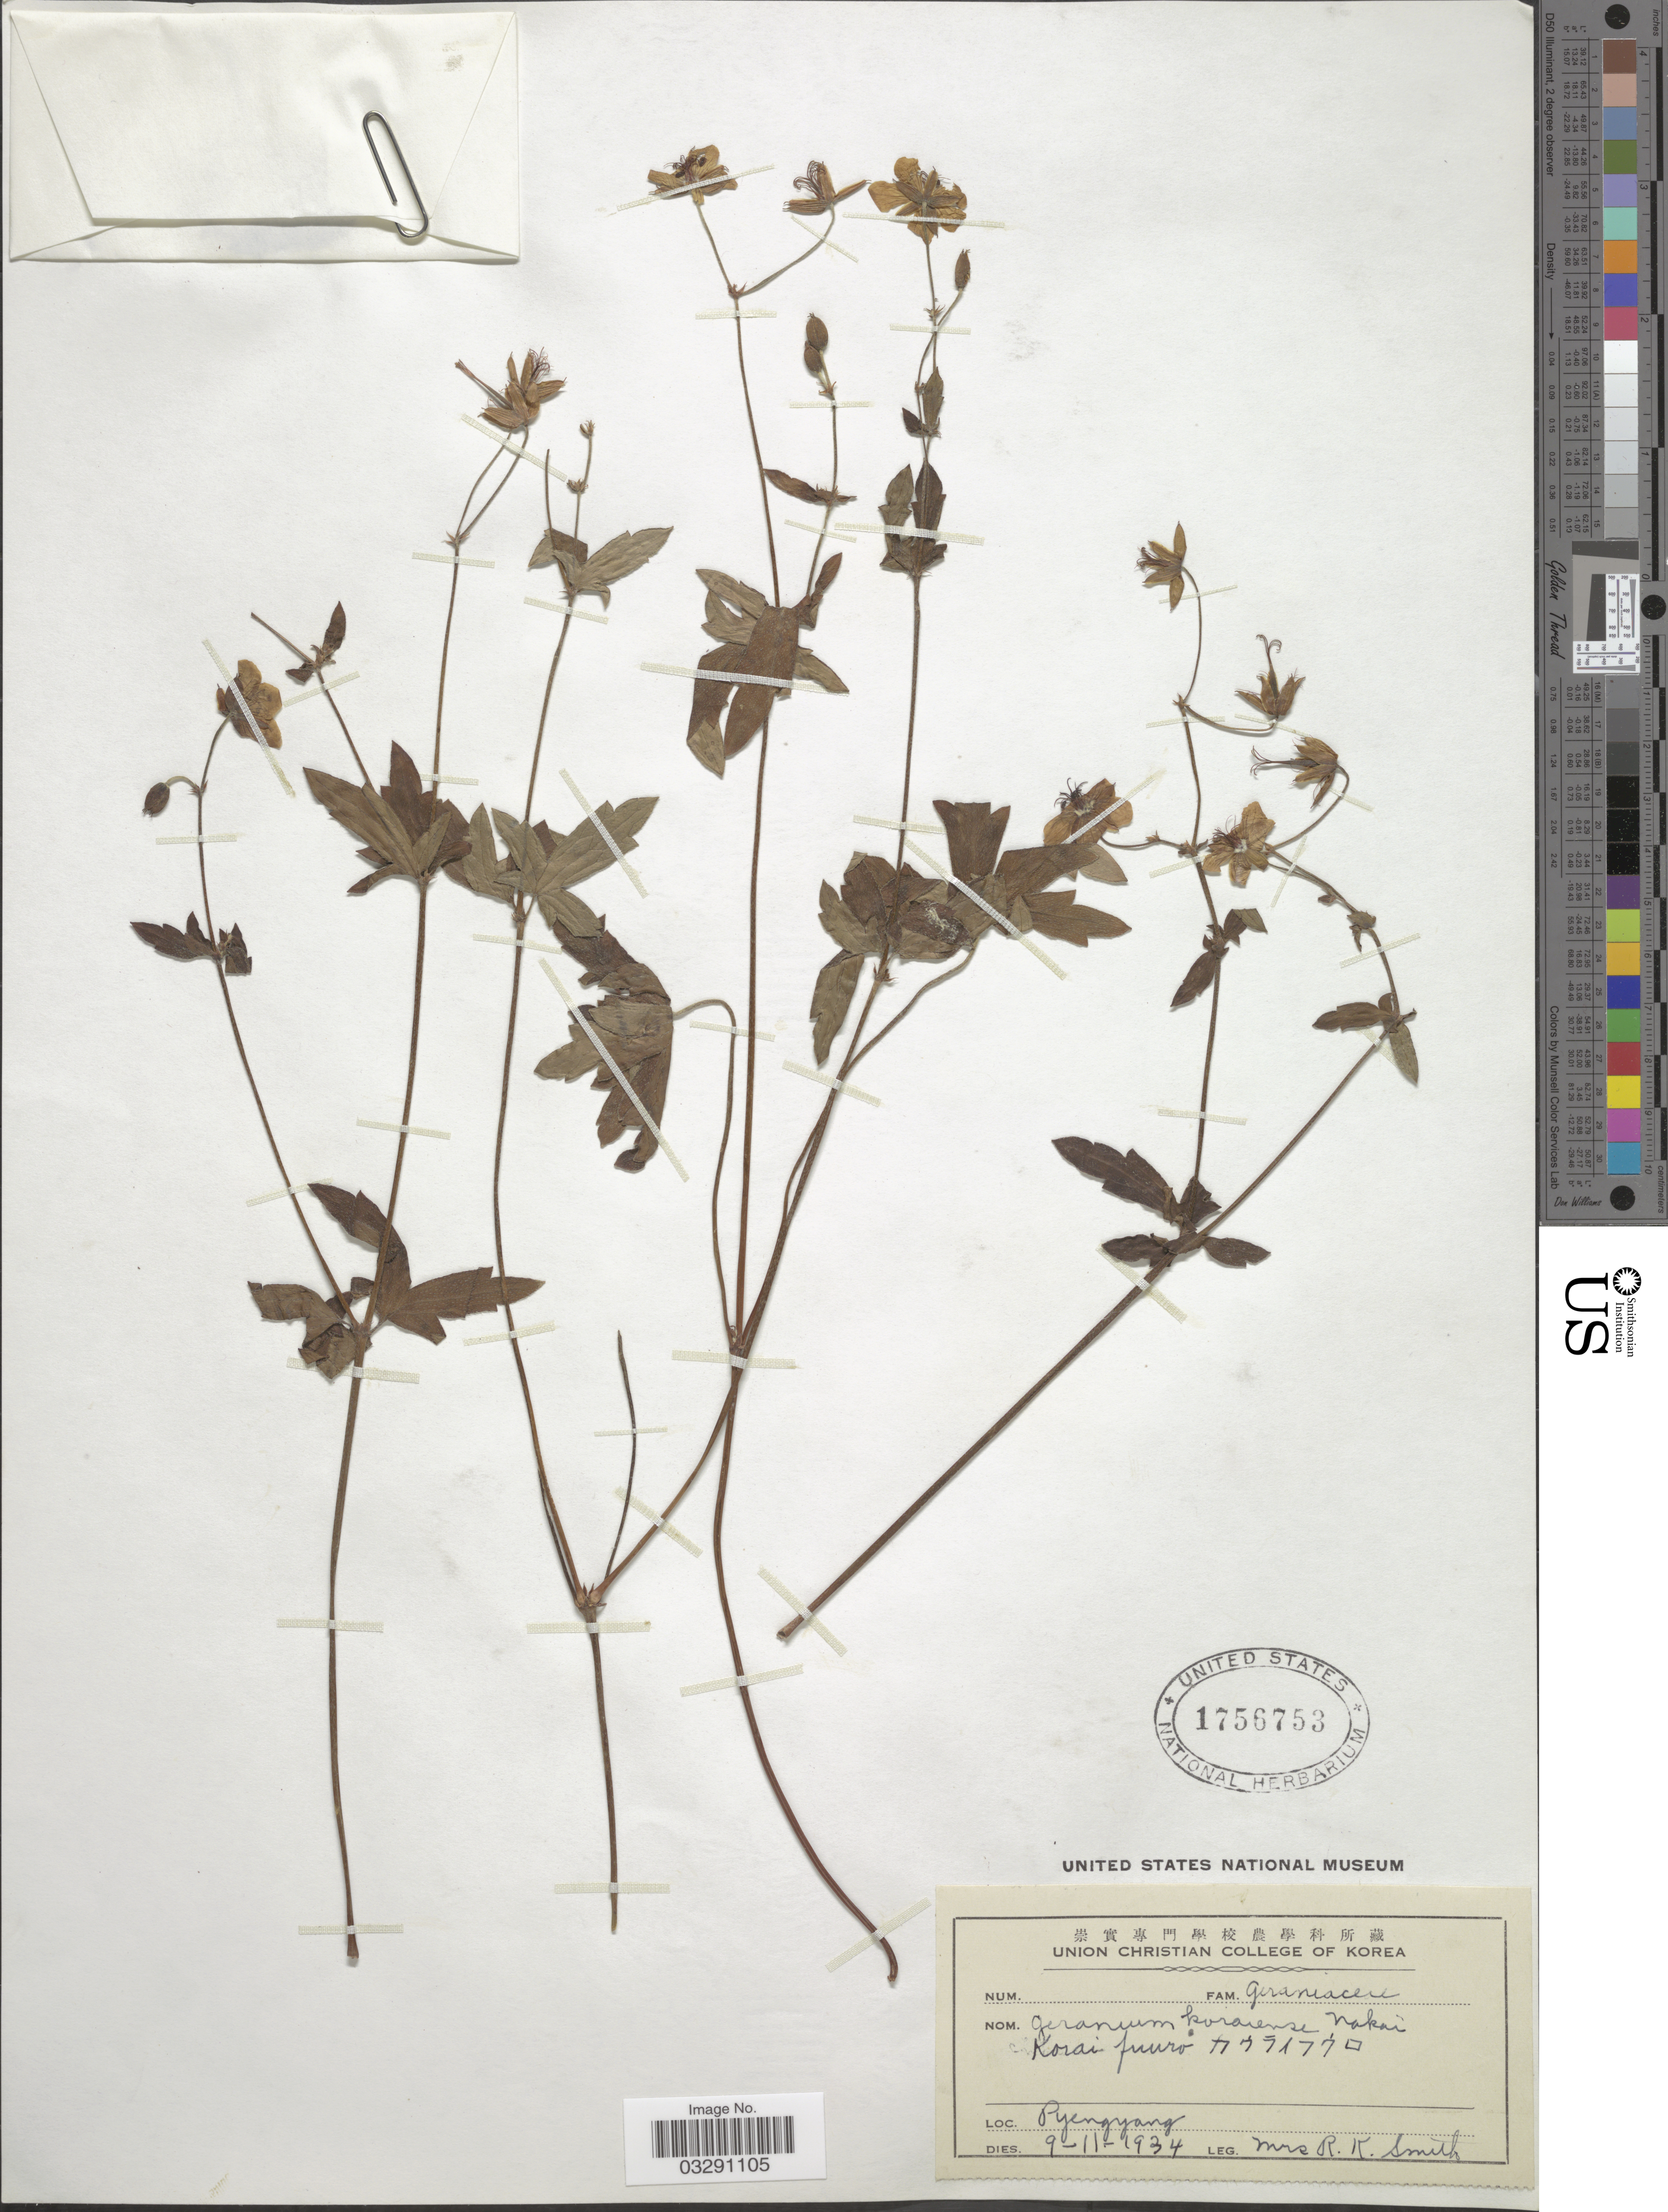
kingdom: Plantae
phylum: Tracheophyta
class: Magnoliopsida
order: Geraniales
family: Geraniaceae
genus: Geranium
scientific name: Geranium koreanum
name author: Kom.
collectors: R. Smith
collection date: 1934-11-09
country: North Korea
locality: Pyengyang.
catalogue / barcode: US 1756753